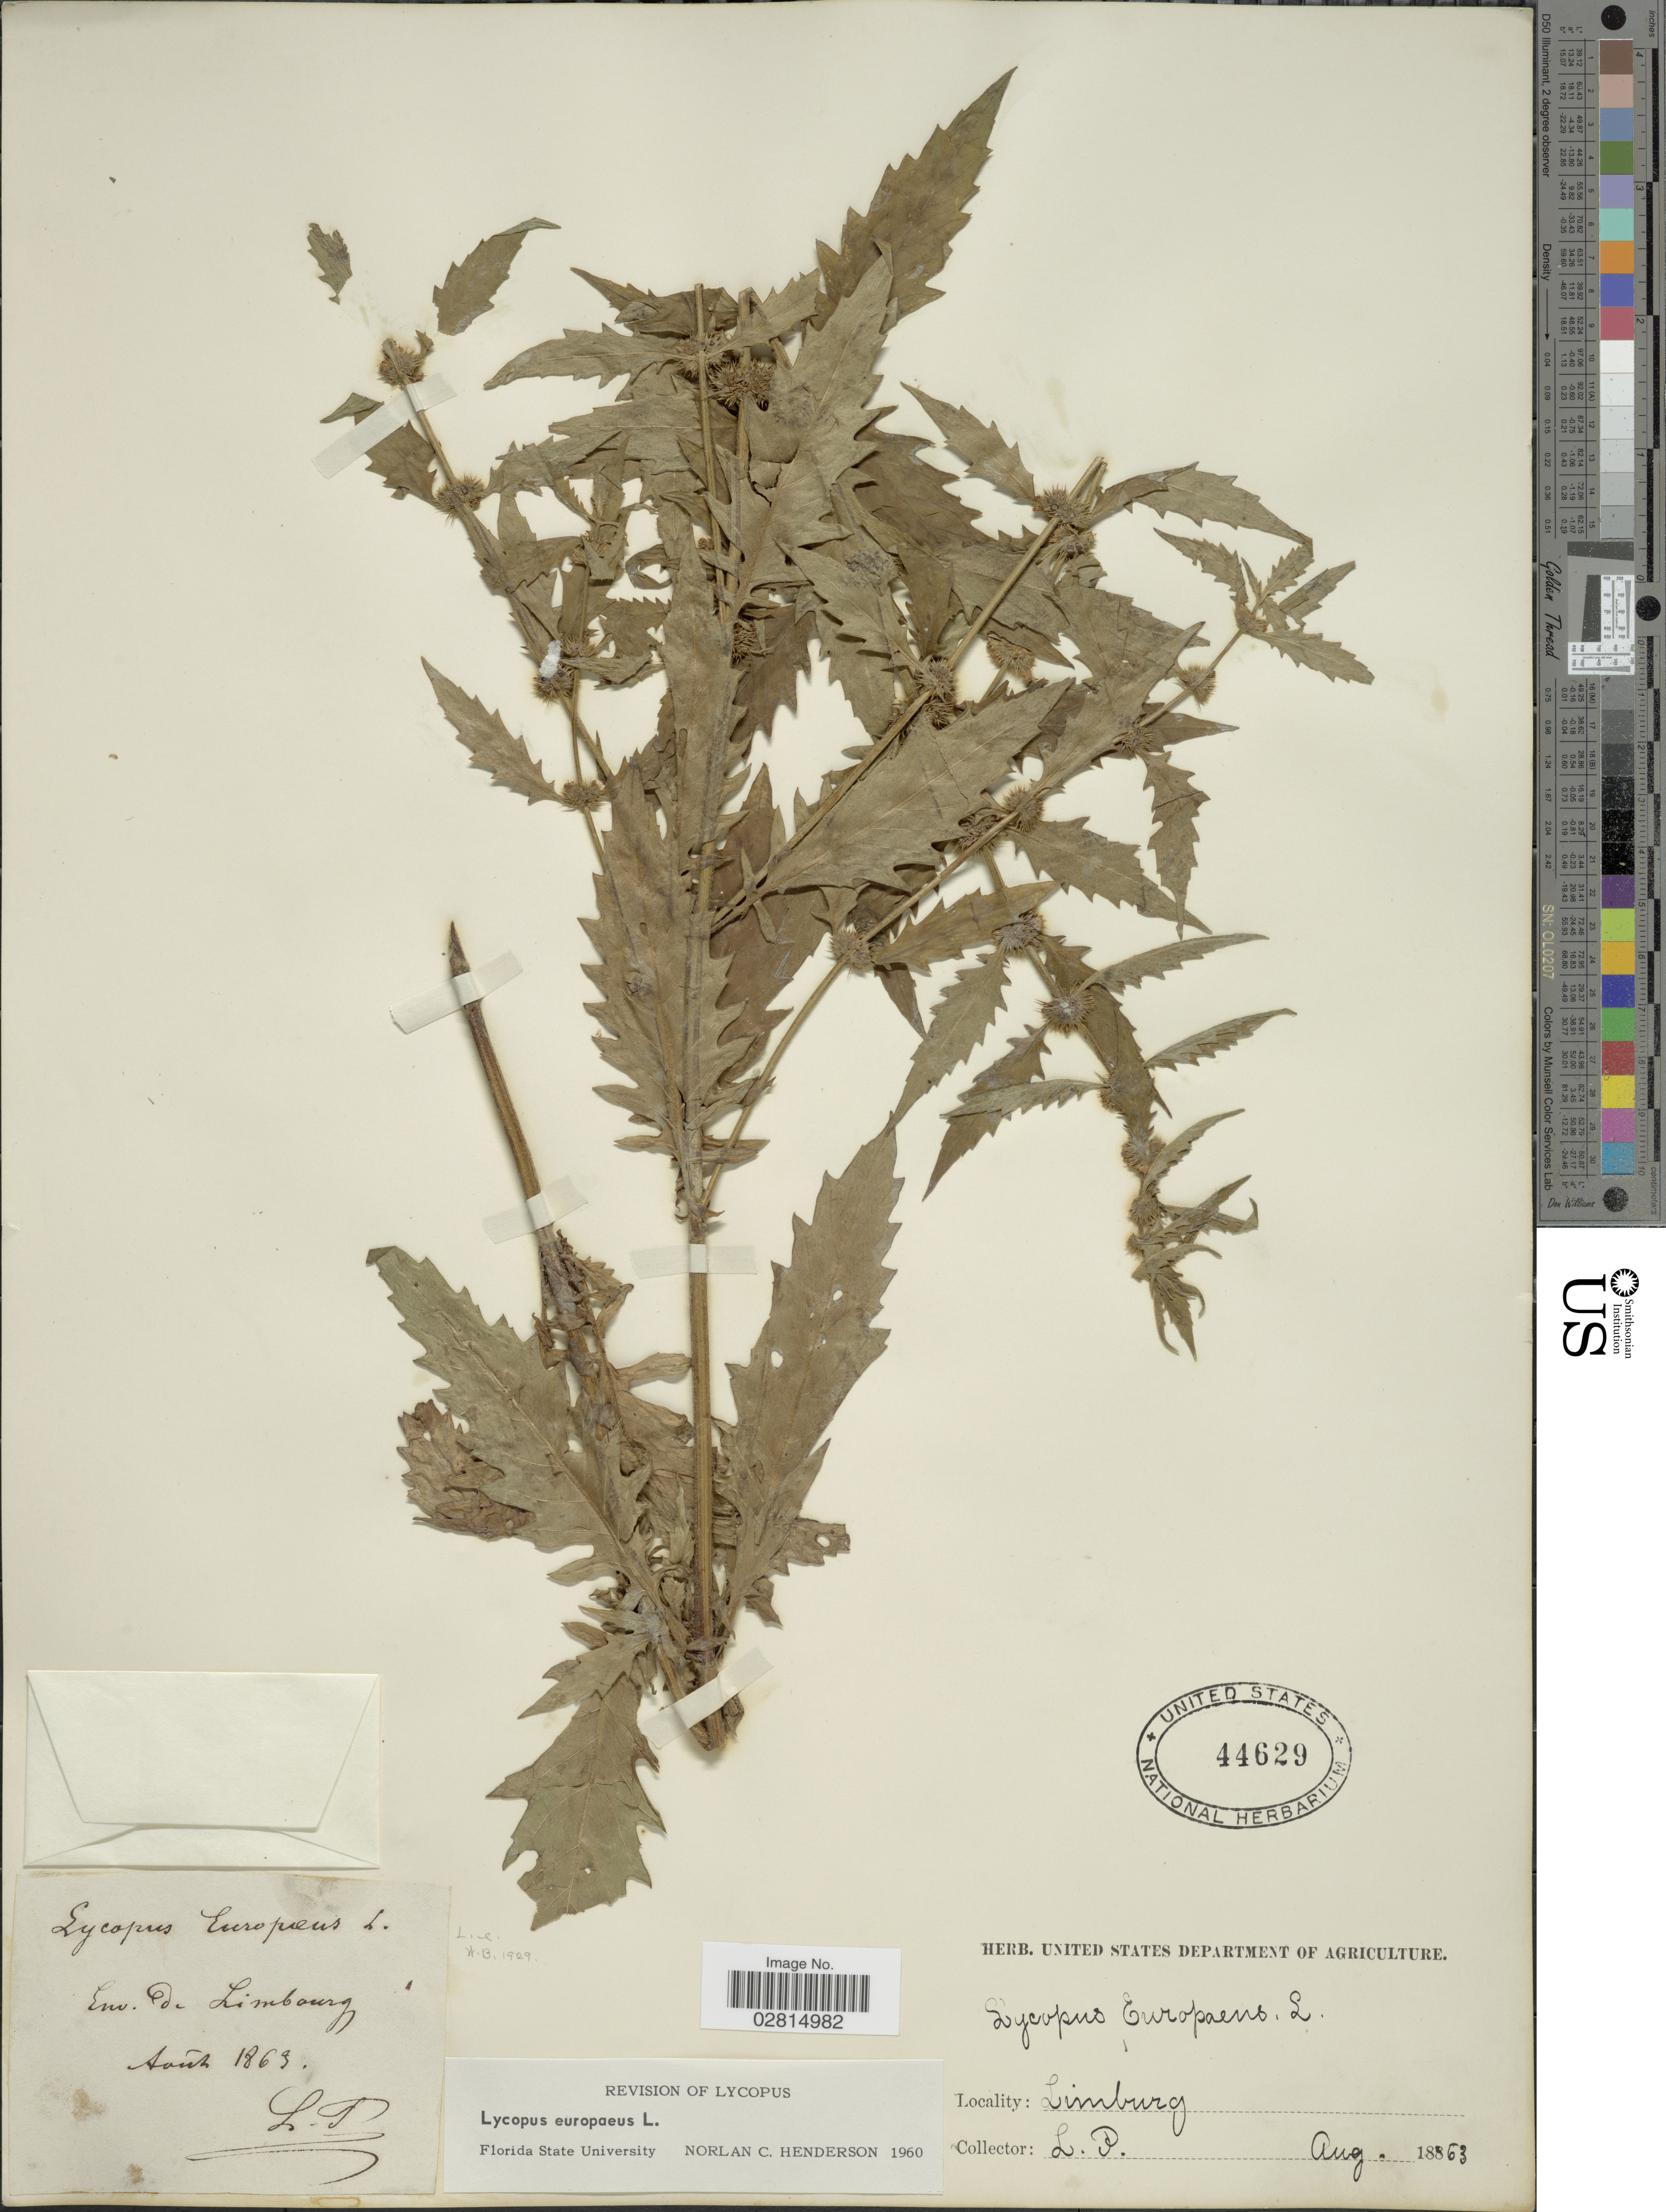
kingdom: Plantae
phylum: Tracheophyta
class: Magnoliopsida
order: Lamiales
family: Lamiaceae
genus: Lycopus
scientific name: Lycopus europaeus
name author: L.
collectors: L. P.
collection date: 1863-08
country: Netherlands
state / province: Limburg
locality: Env. de Limburg.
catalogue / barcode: US 44629